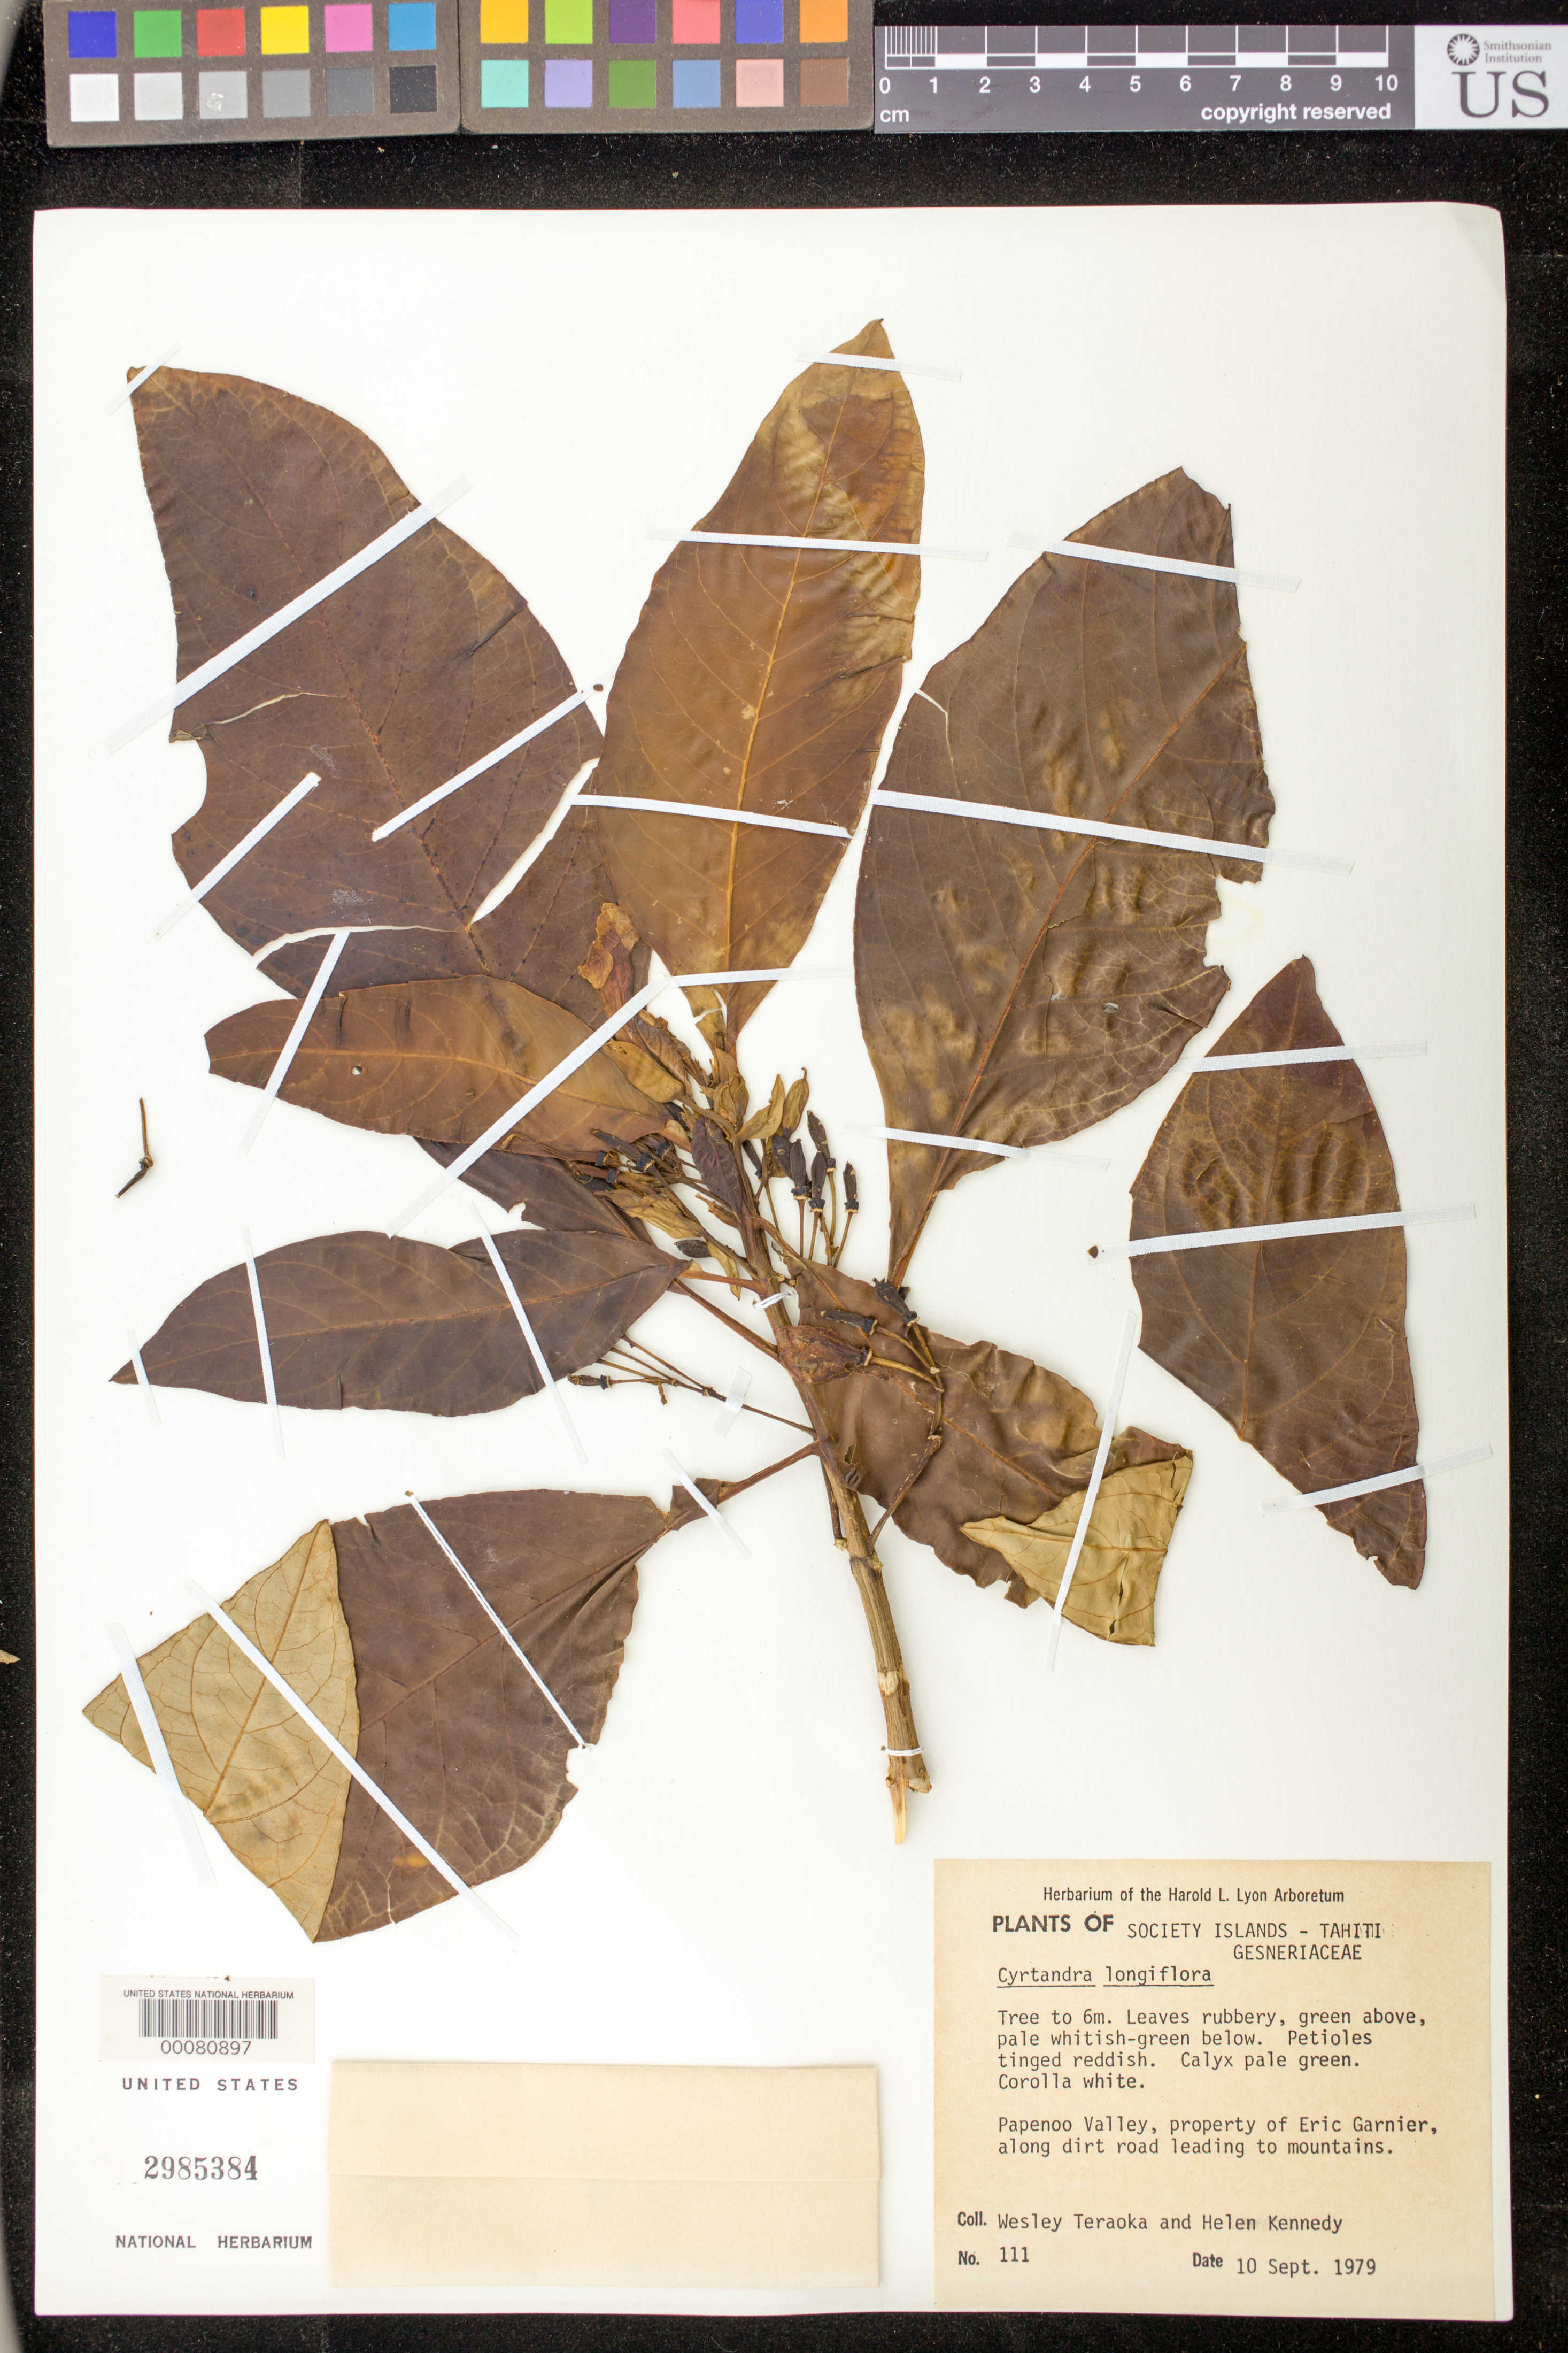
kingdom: Plantae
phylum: Tracheophyta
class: Magnoliopsida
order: Lamiales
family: Gesneriaceae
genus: Cyrtandra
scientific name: Cyrtandra longiflora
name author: J.W. Moore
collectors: H. Teraoka & H. Kennedy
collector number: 111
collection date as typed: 10 Sep 1979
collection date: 1979-09-10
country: French Polynesia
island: Tahiti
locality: Papenoo valley, property of Eric Garnier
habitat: Along dirt road leading to mountains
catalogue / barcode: US 2985384